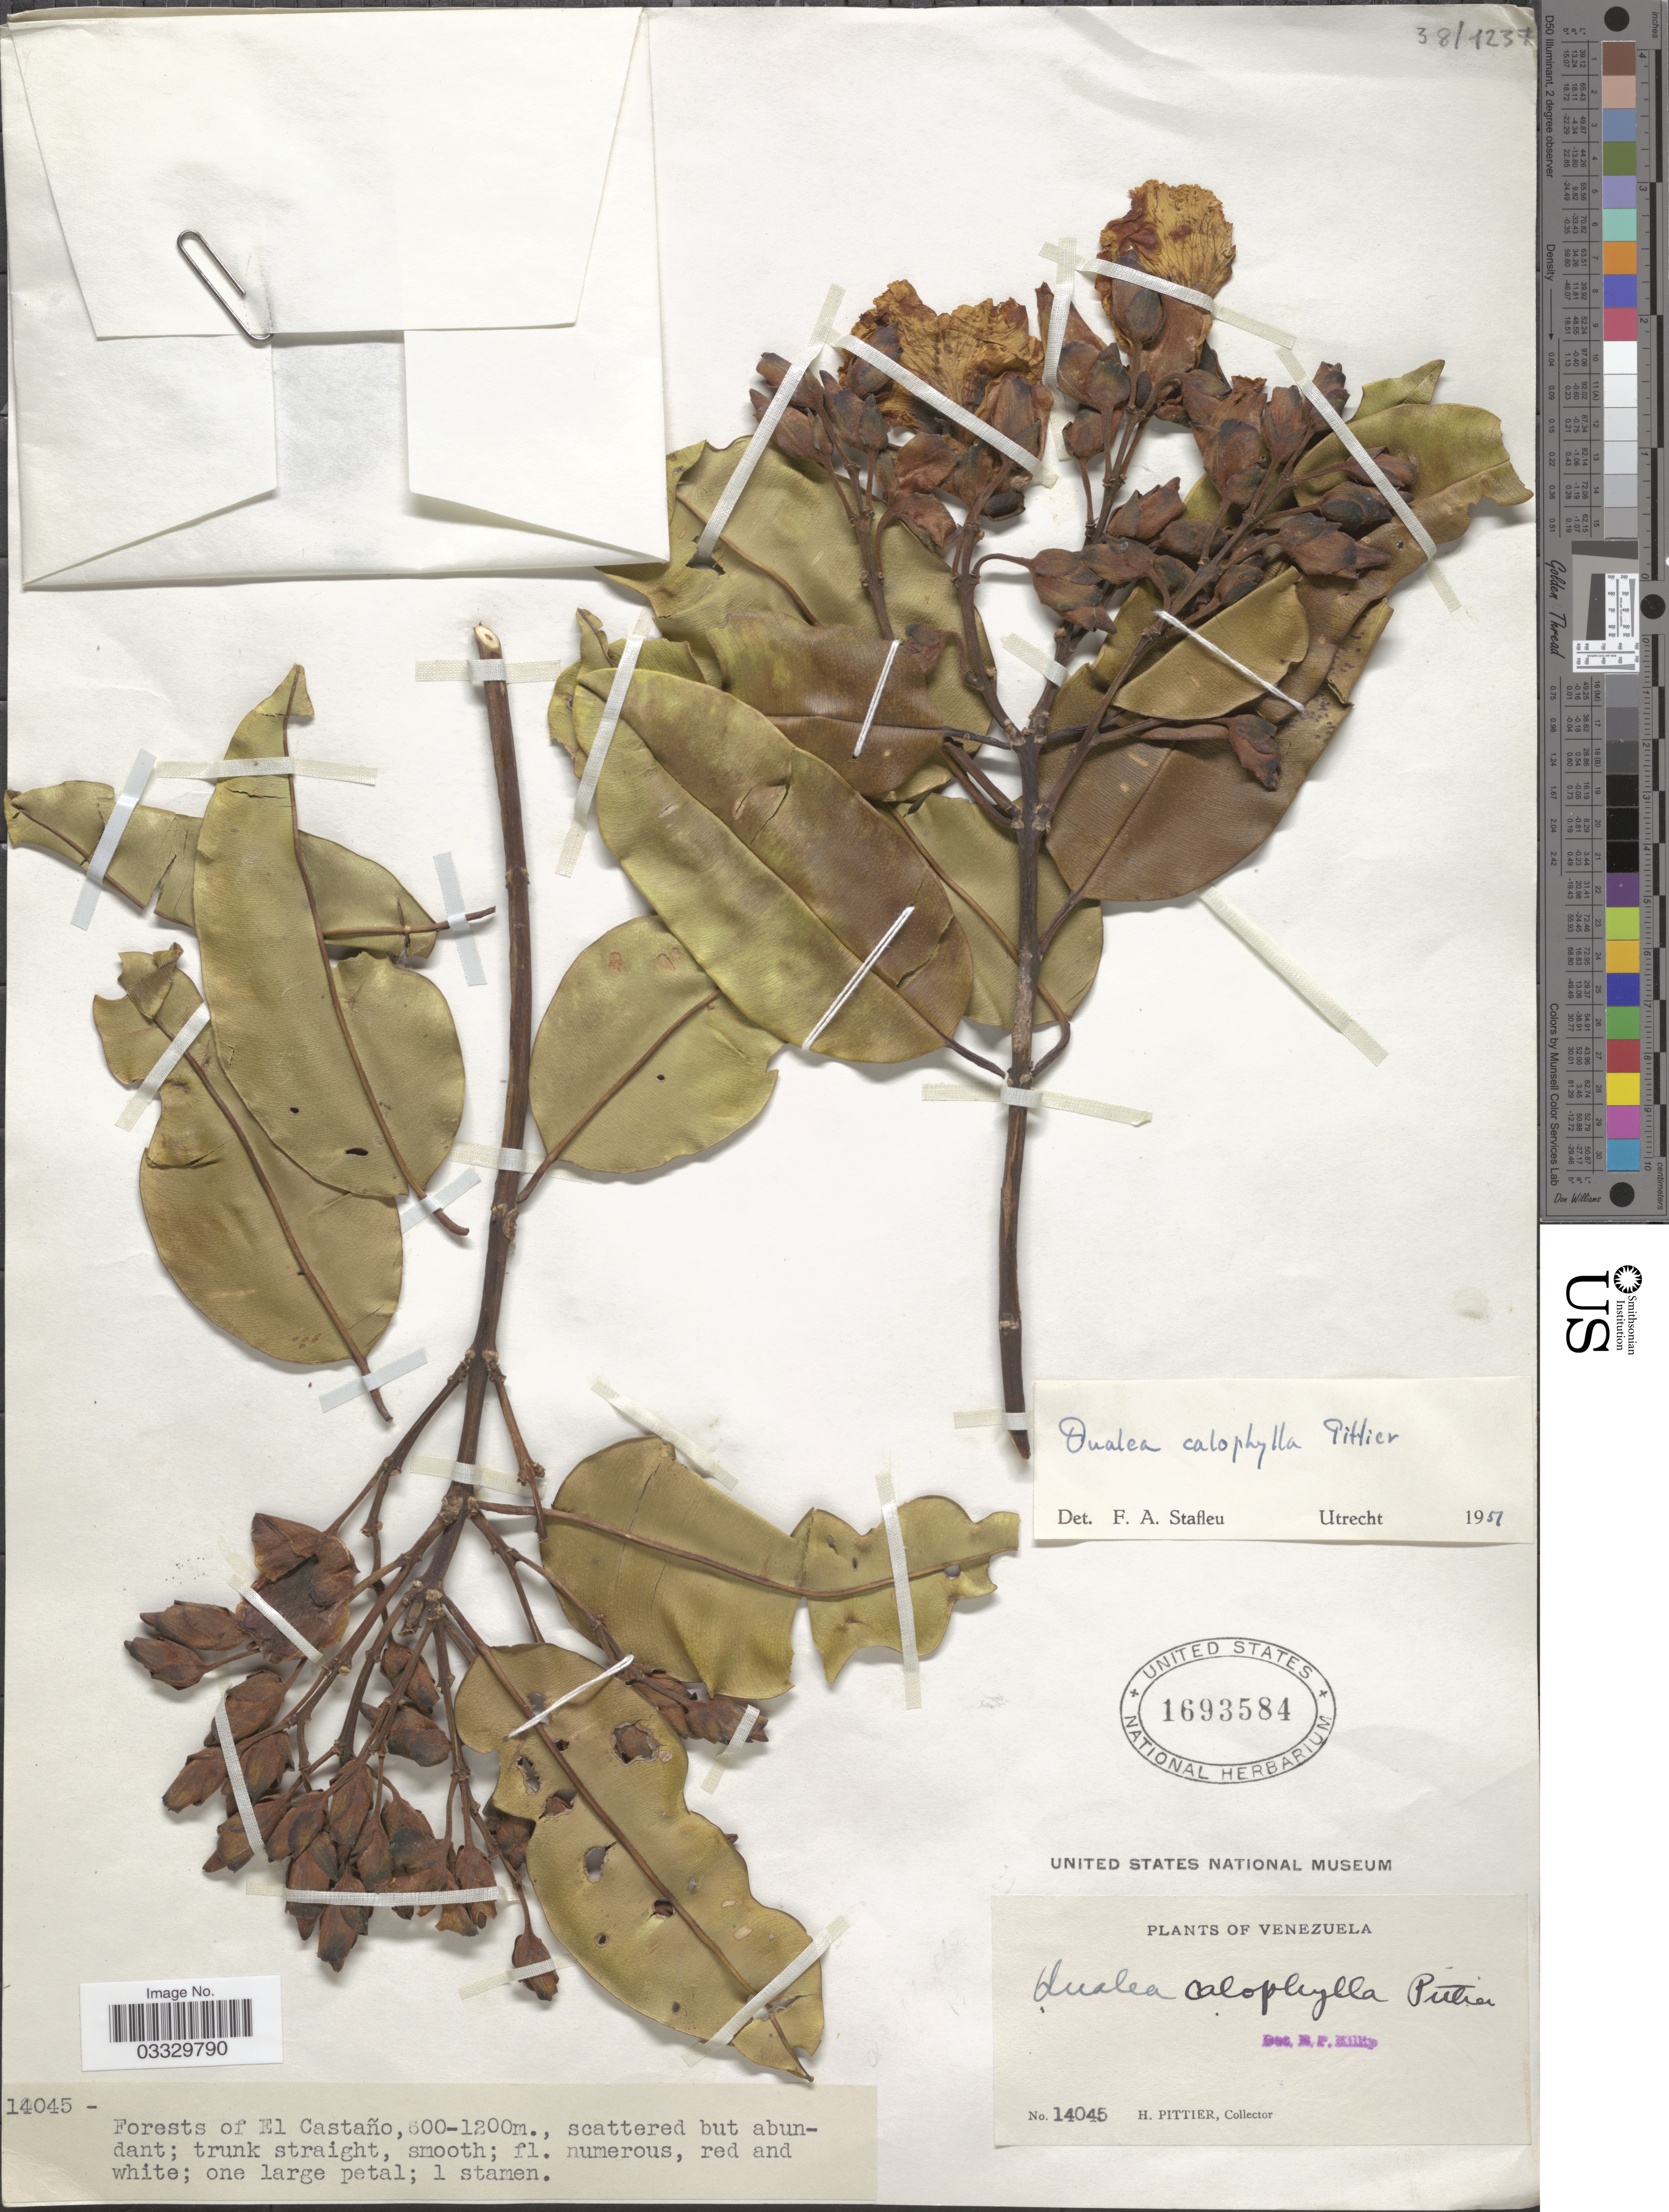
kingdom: Plantae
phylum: Tracheophyta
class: Magnoliopsida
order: Myrtales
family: Vochysiaceae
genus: Qualea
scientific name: Qualea calophylla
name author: Pittier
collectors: H. F. Pittier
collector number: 14045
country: Venezuela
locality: Forests of El Castaño.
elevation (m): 600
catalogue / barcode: US 1693584